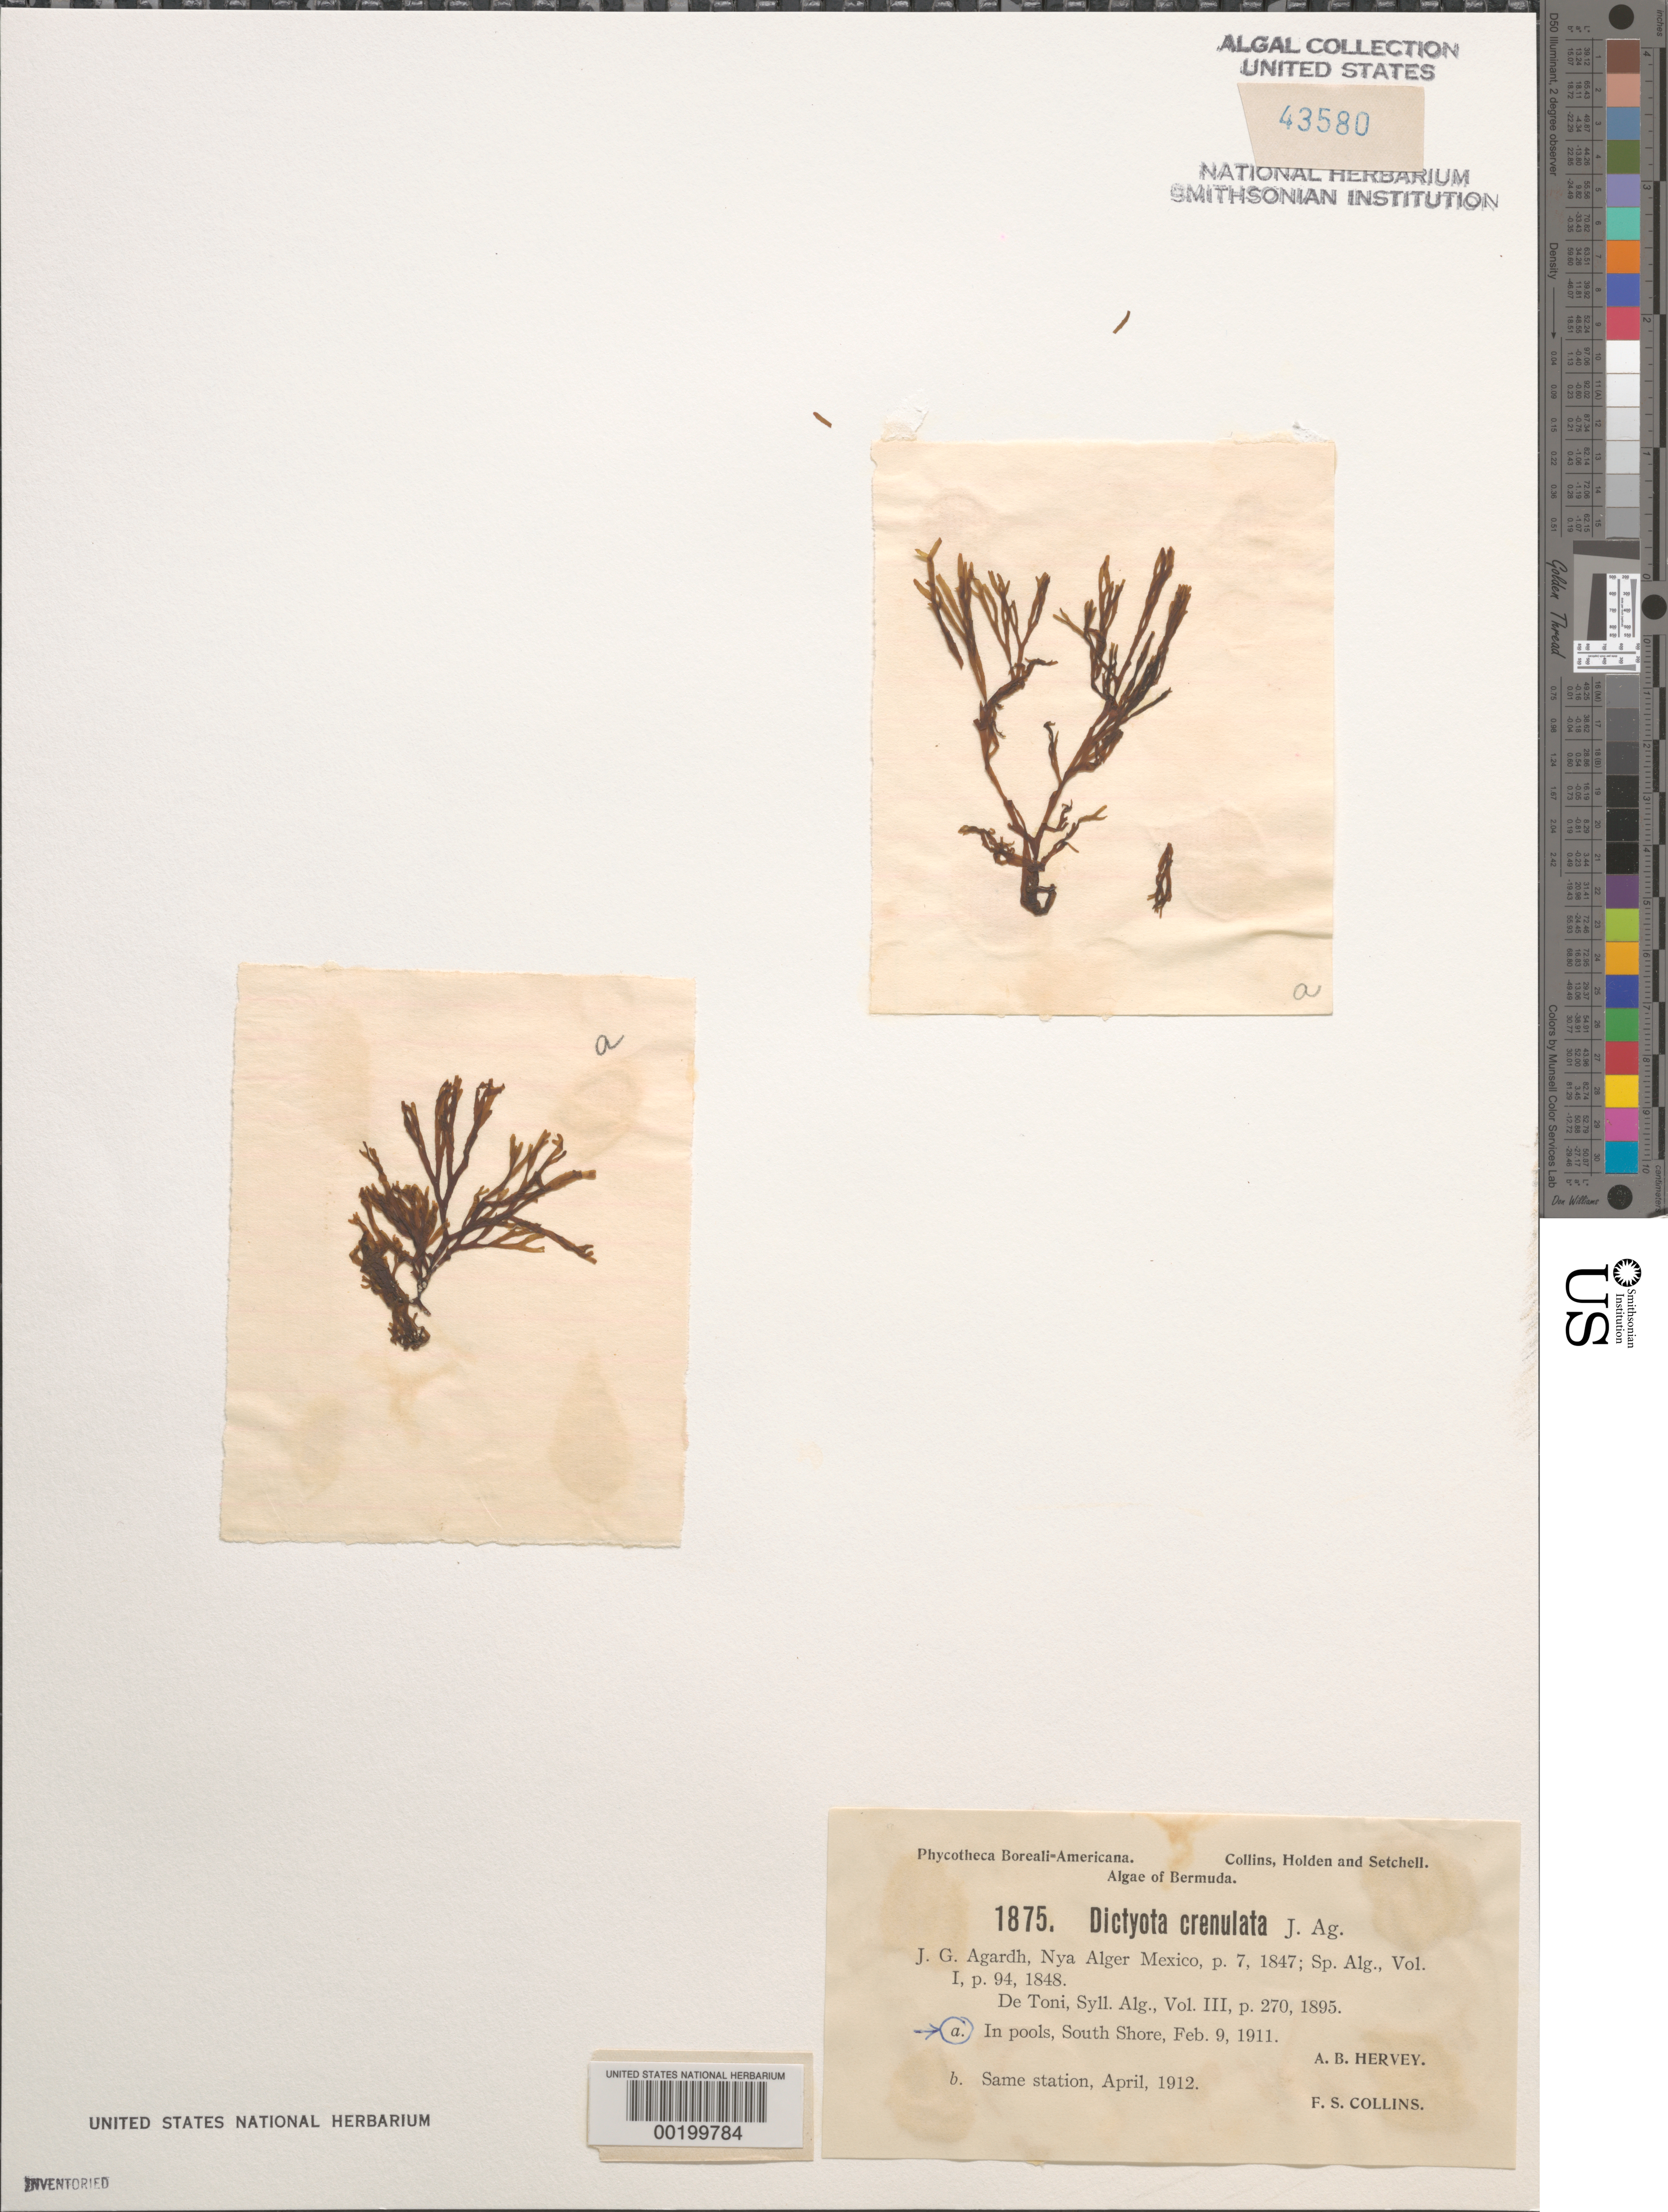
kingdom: Chromista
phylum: Ochrophyta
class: Phaeophyceae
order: Dictyotales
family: Dictyotaceae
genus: Dictyota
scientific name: Dictyota crenulata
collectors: A. B. Hervey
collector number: PB-A 1875a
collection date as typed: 09 Feb 1911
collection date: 1911-02-09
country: Bermuda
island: Bermuda Island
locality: South shore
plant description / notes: Collins, Holden & Setchell, Phycotheca Boreali-Americana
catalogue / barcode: US 43580